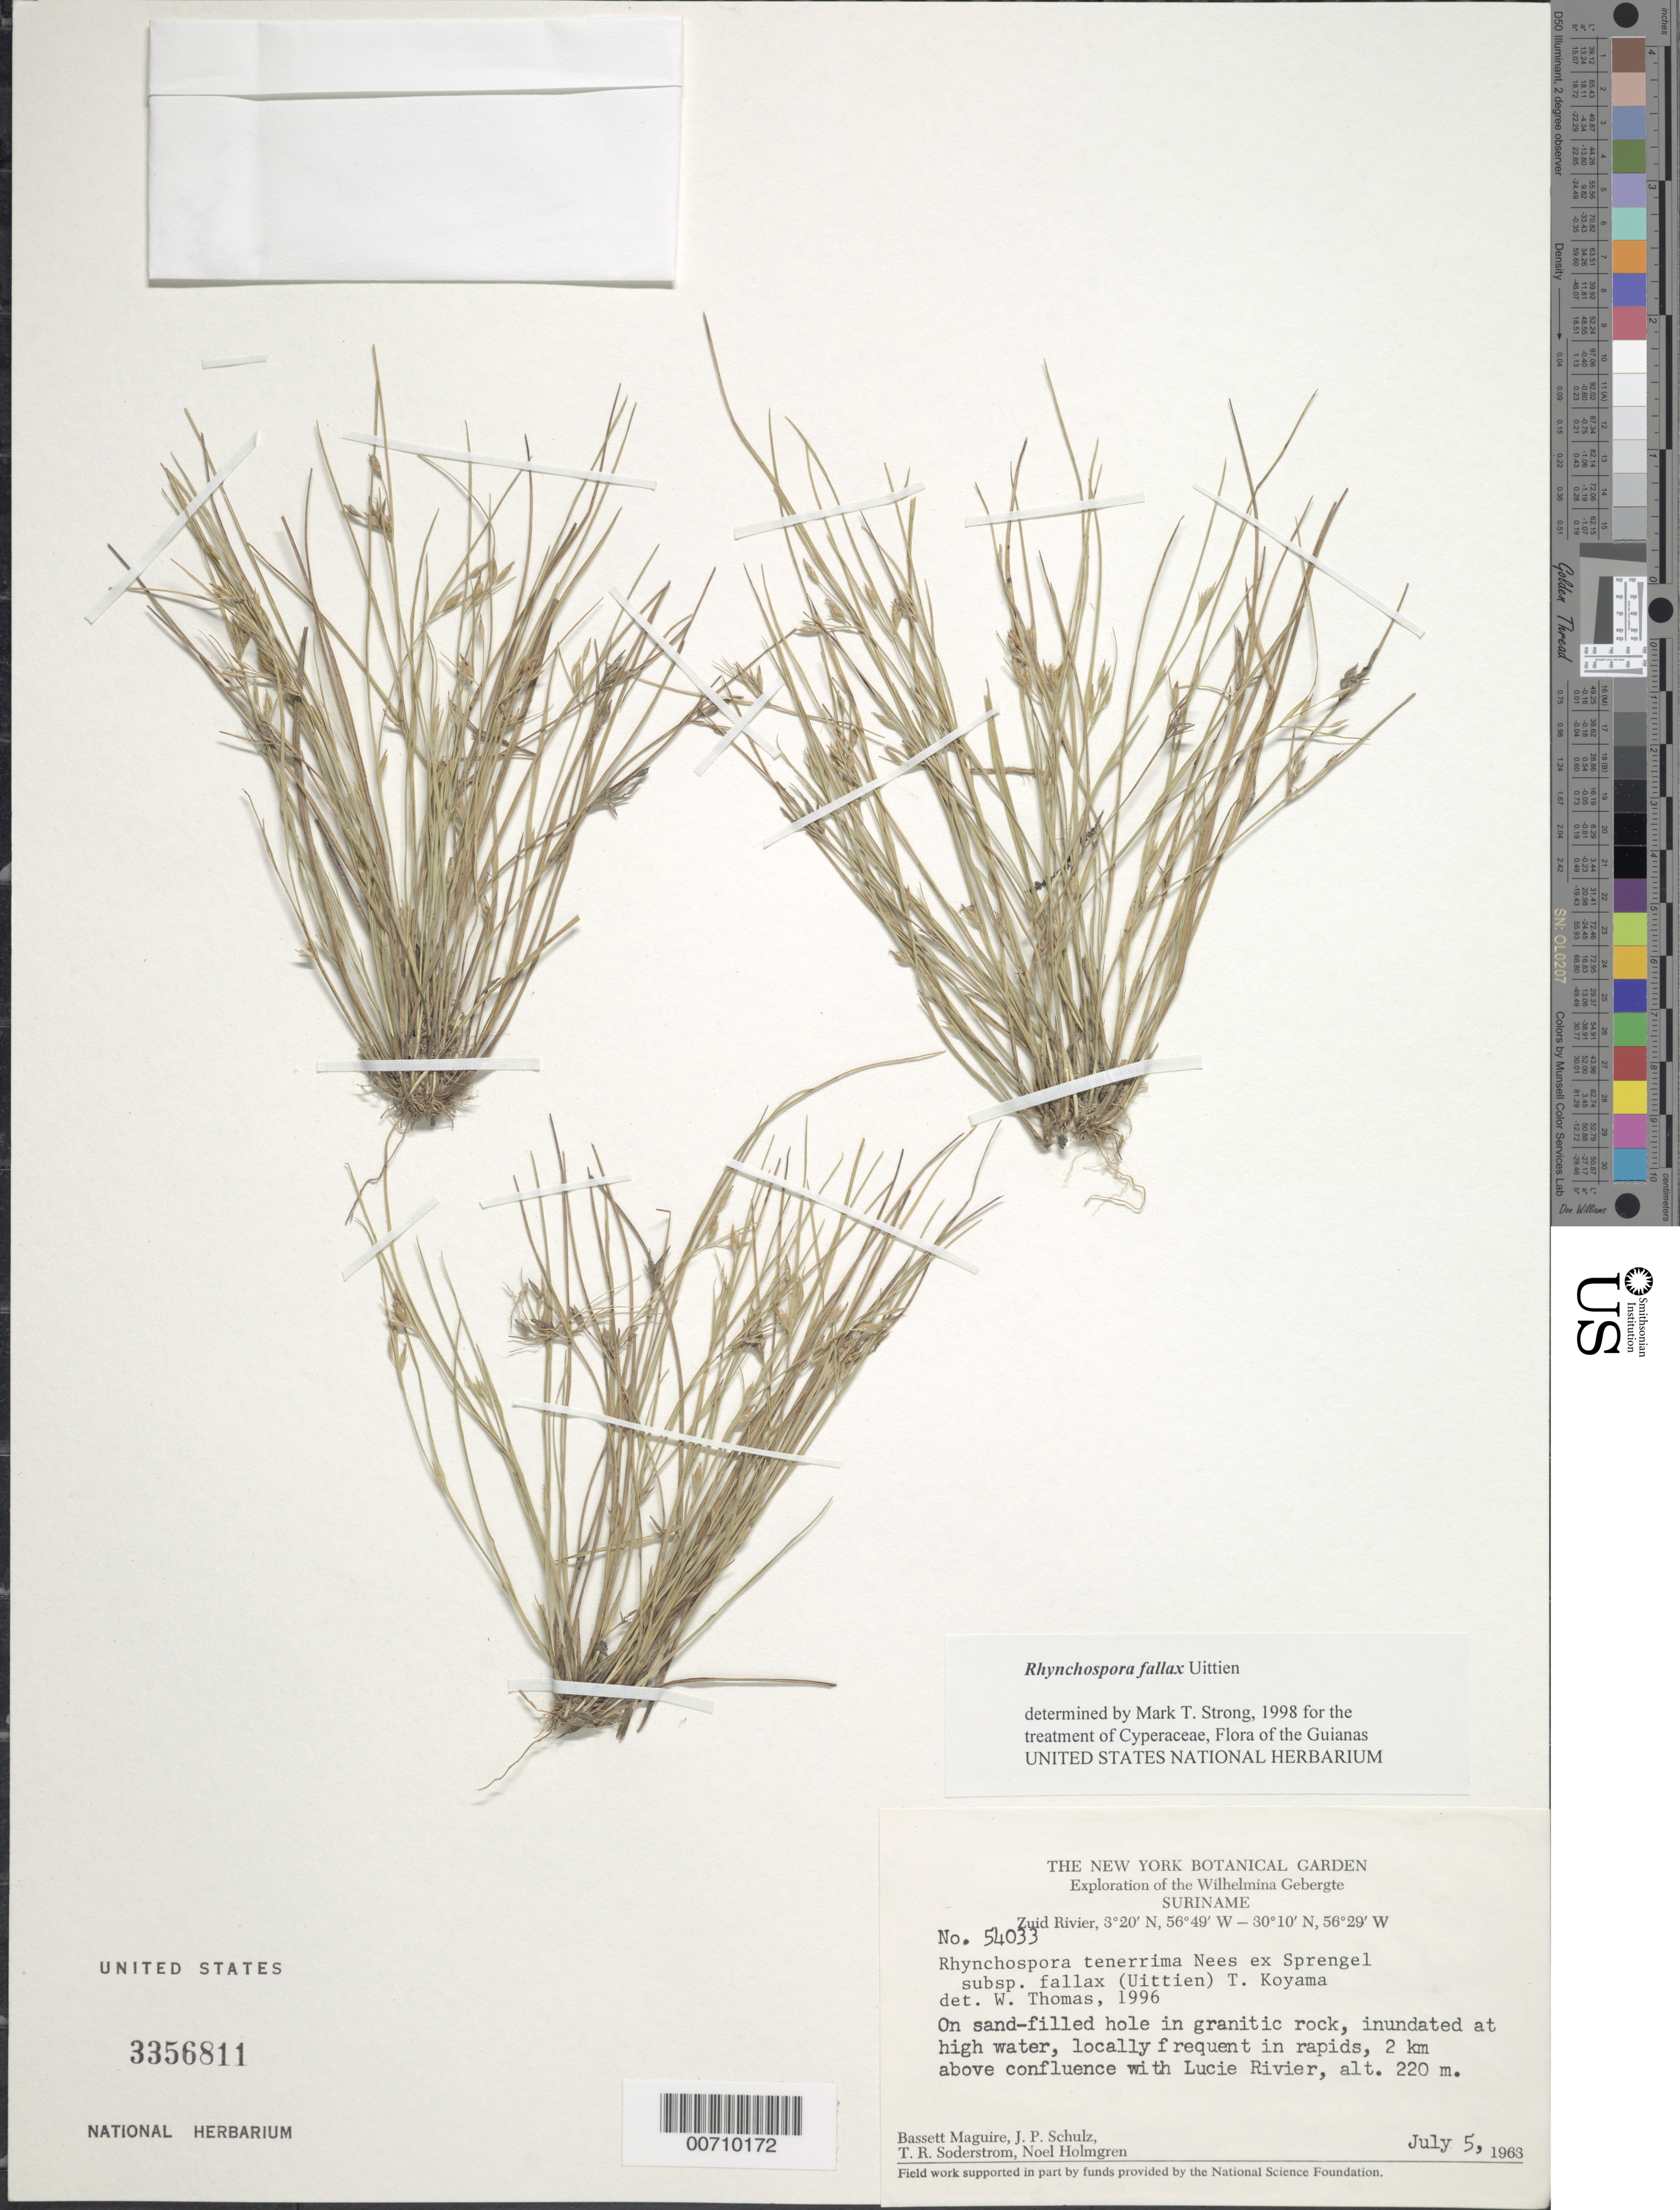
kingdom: Plantae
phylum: Tracheophyta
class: Liliopsida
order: Poales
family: Cyperaceae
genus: Rhynchospora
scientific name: Rhynchospora fallax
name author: Uittien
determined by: Strong, M. T., (US), Smithsonian Institution - National Museum of Natural History (UNITED STATES)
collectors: B. Maguire, J. P. Schulz, T. R. Soderstrom & N. H. Holmgren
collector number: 54033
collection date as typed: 5-Jul-63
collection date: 1963-07-05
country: Suriname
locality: Zuid River, 2 km above confluence with Lucie R., Wilhelmina Gebergte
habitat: On sand-filled hole in granitic rock, inundated at high water, in rapids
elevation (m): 220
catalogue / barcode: US 3356811